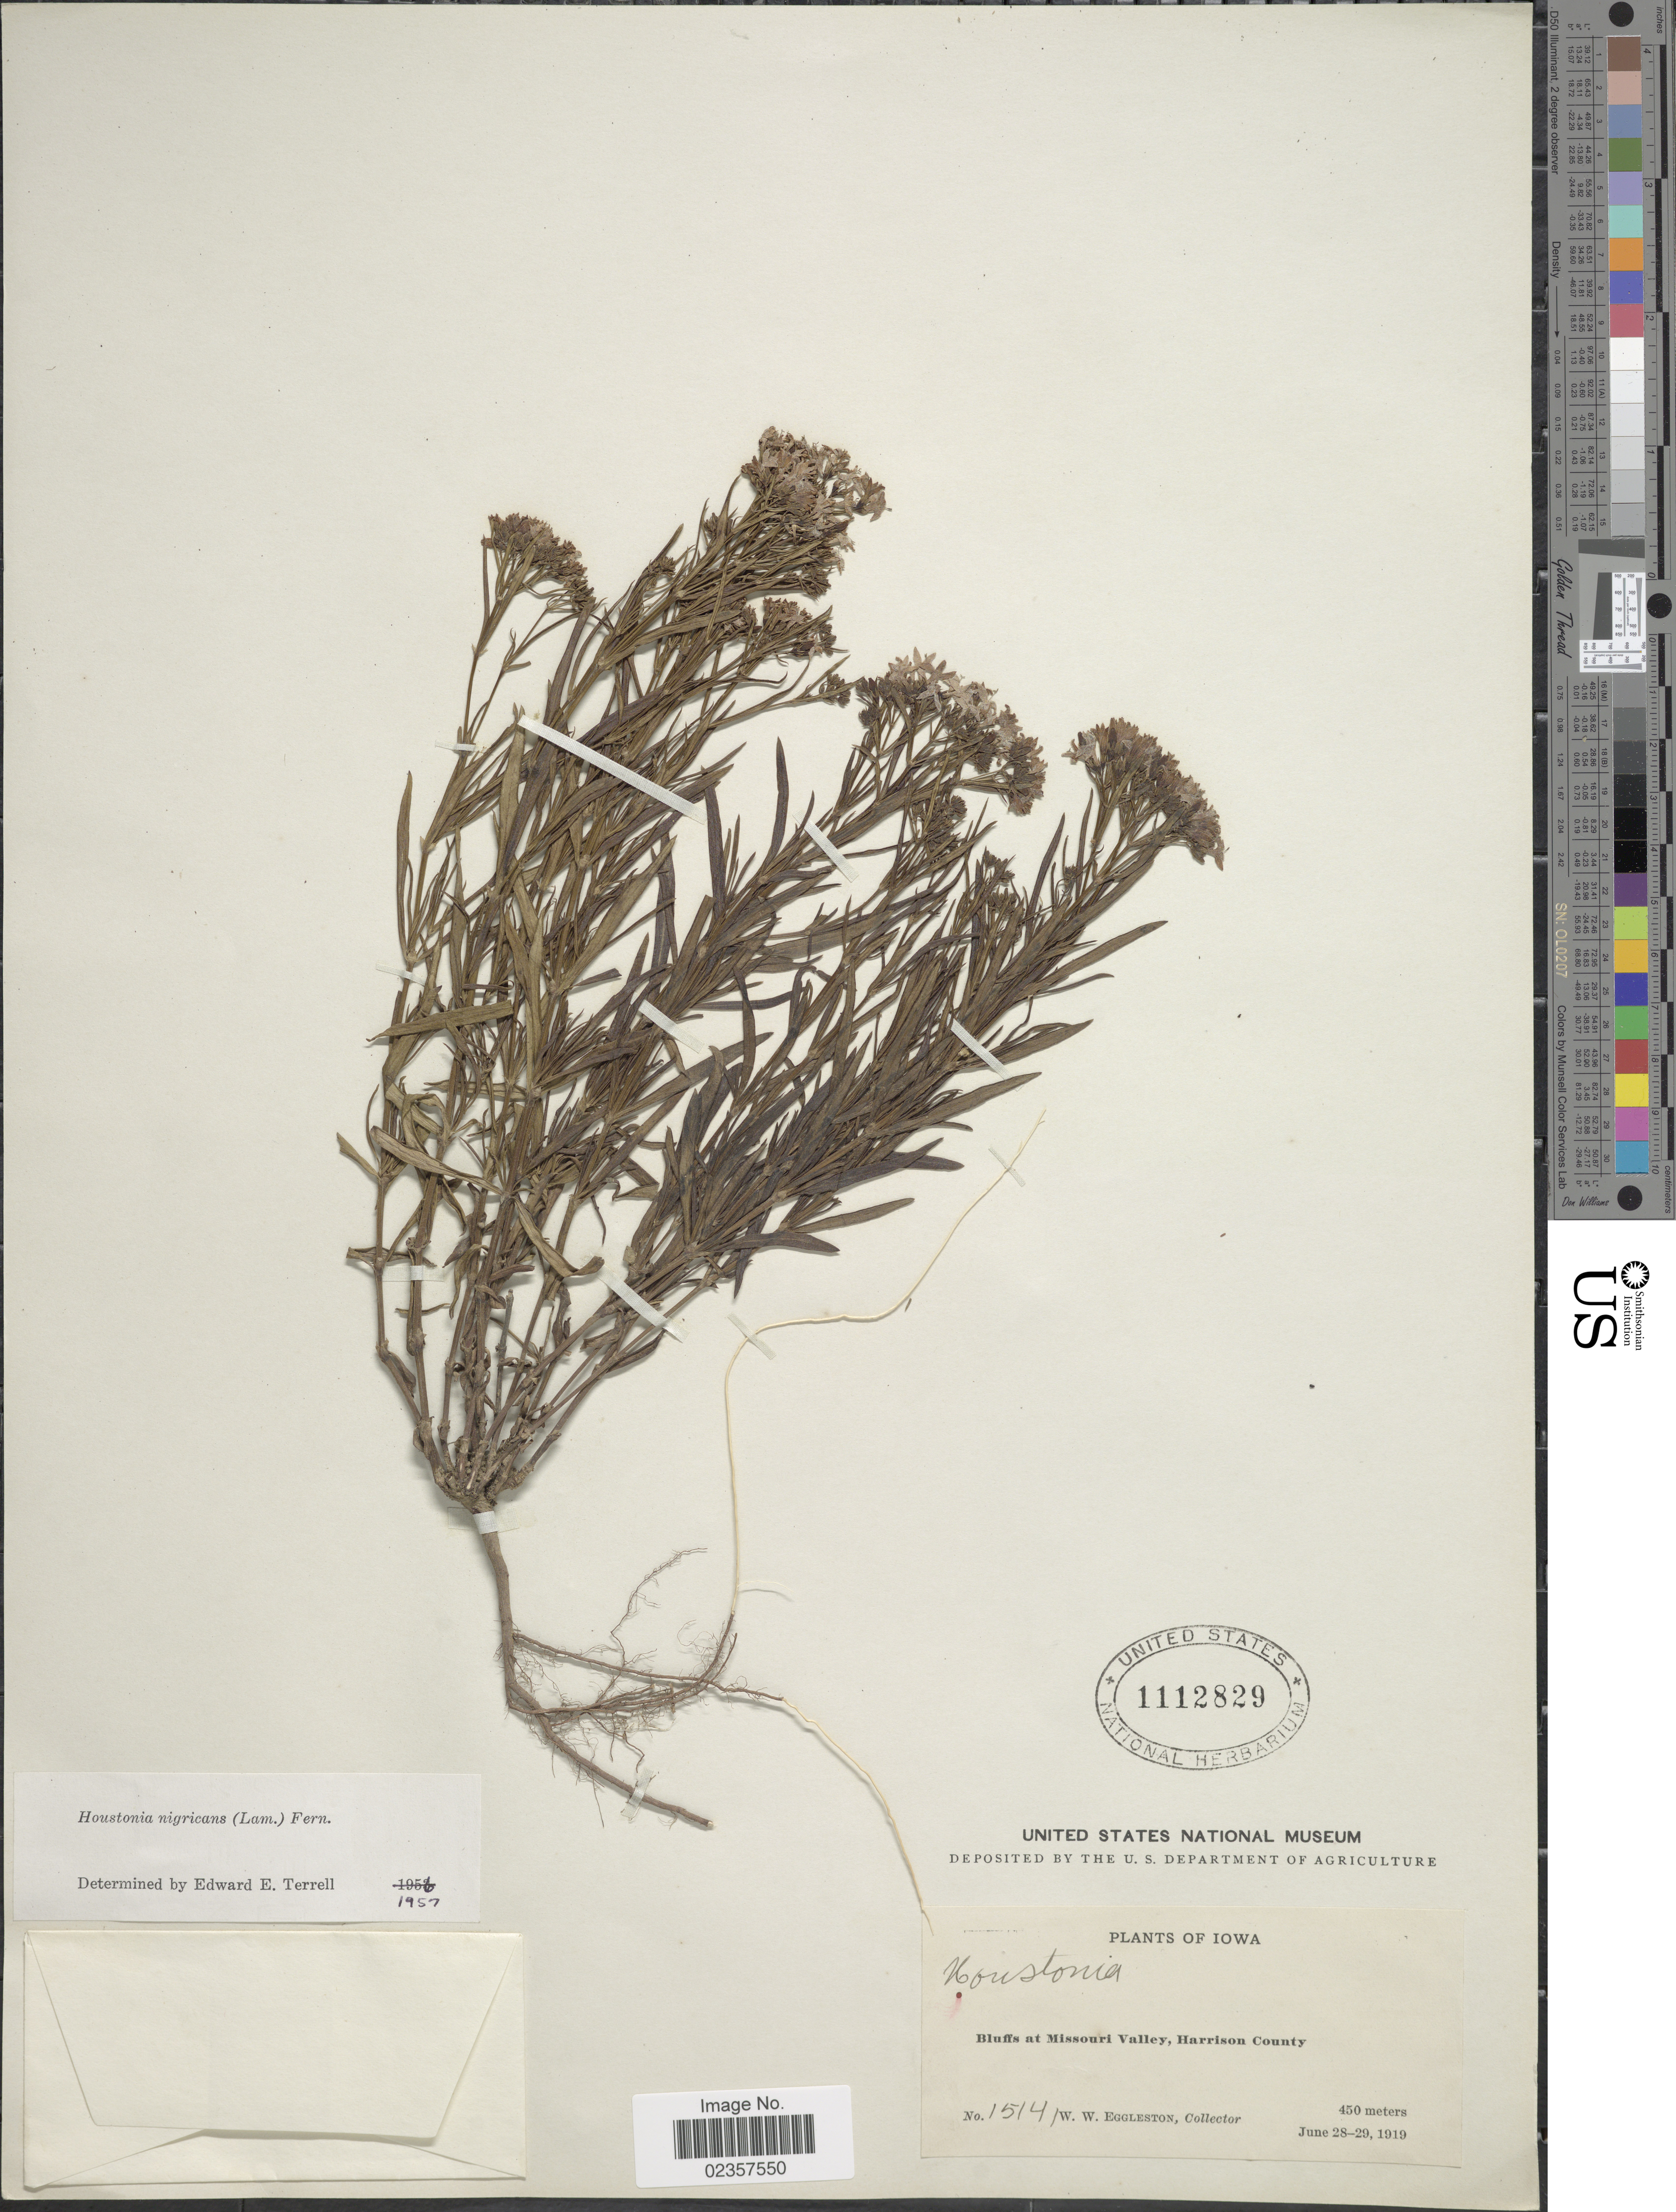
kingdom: Plantae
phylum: Tracheophyta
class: Magnoliopsida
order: Gentianales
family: Rubiaceae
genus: Houstonia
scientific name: Houstonia nigricans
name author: (Lam.) Fernald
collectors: W. W. Eggleston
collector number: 15141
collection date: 1919-06-28/1919-06-29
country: United States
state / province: Iowa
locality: Bluffs at Missouri Valley, Harrison County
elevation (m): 450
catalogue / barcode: US 1112829